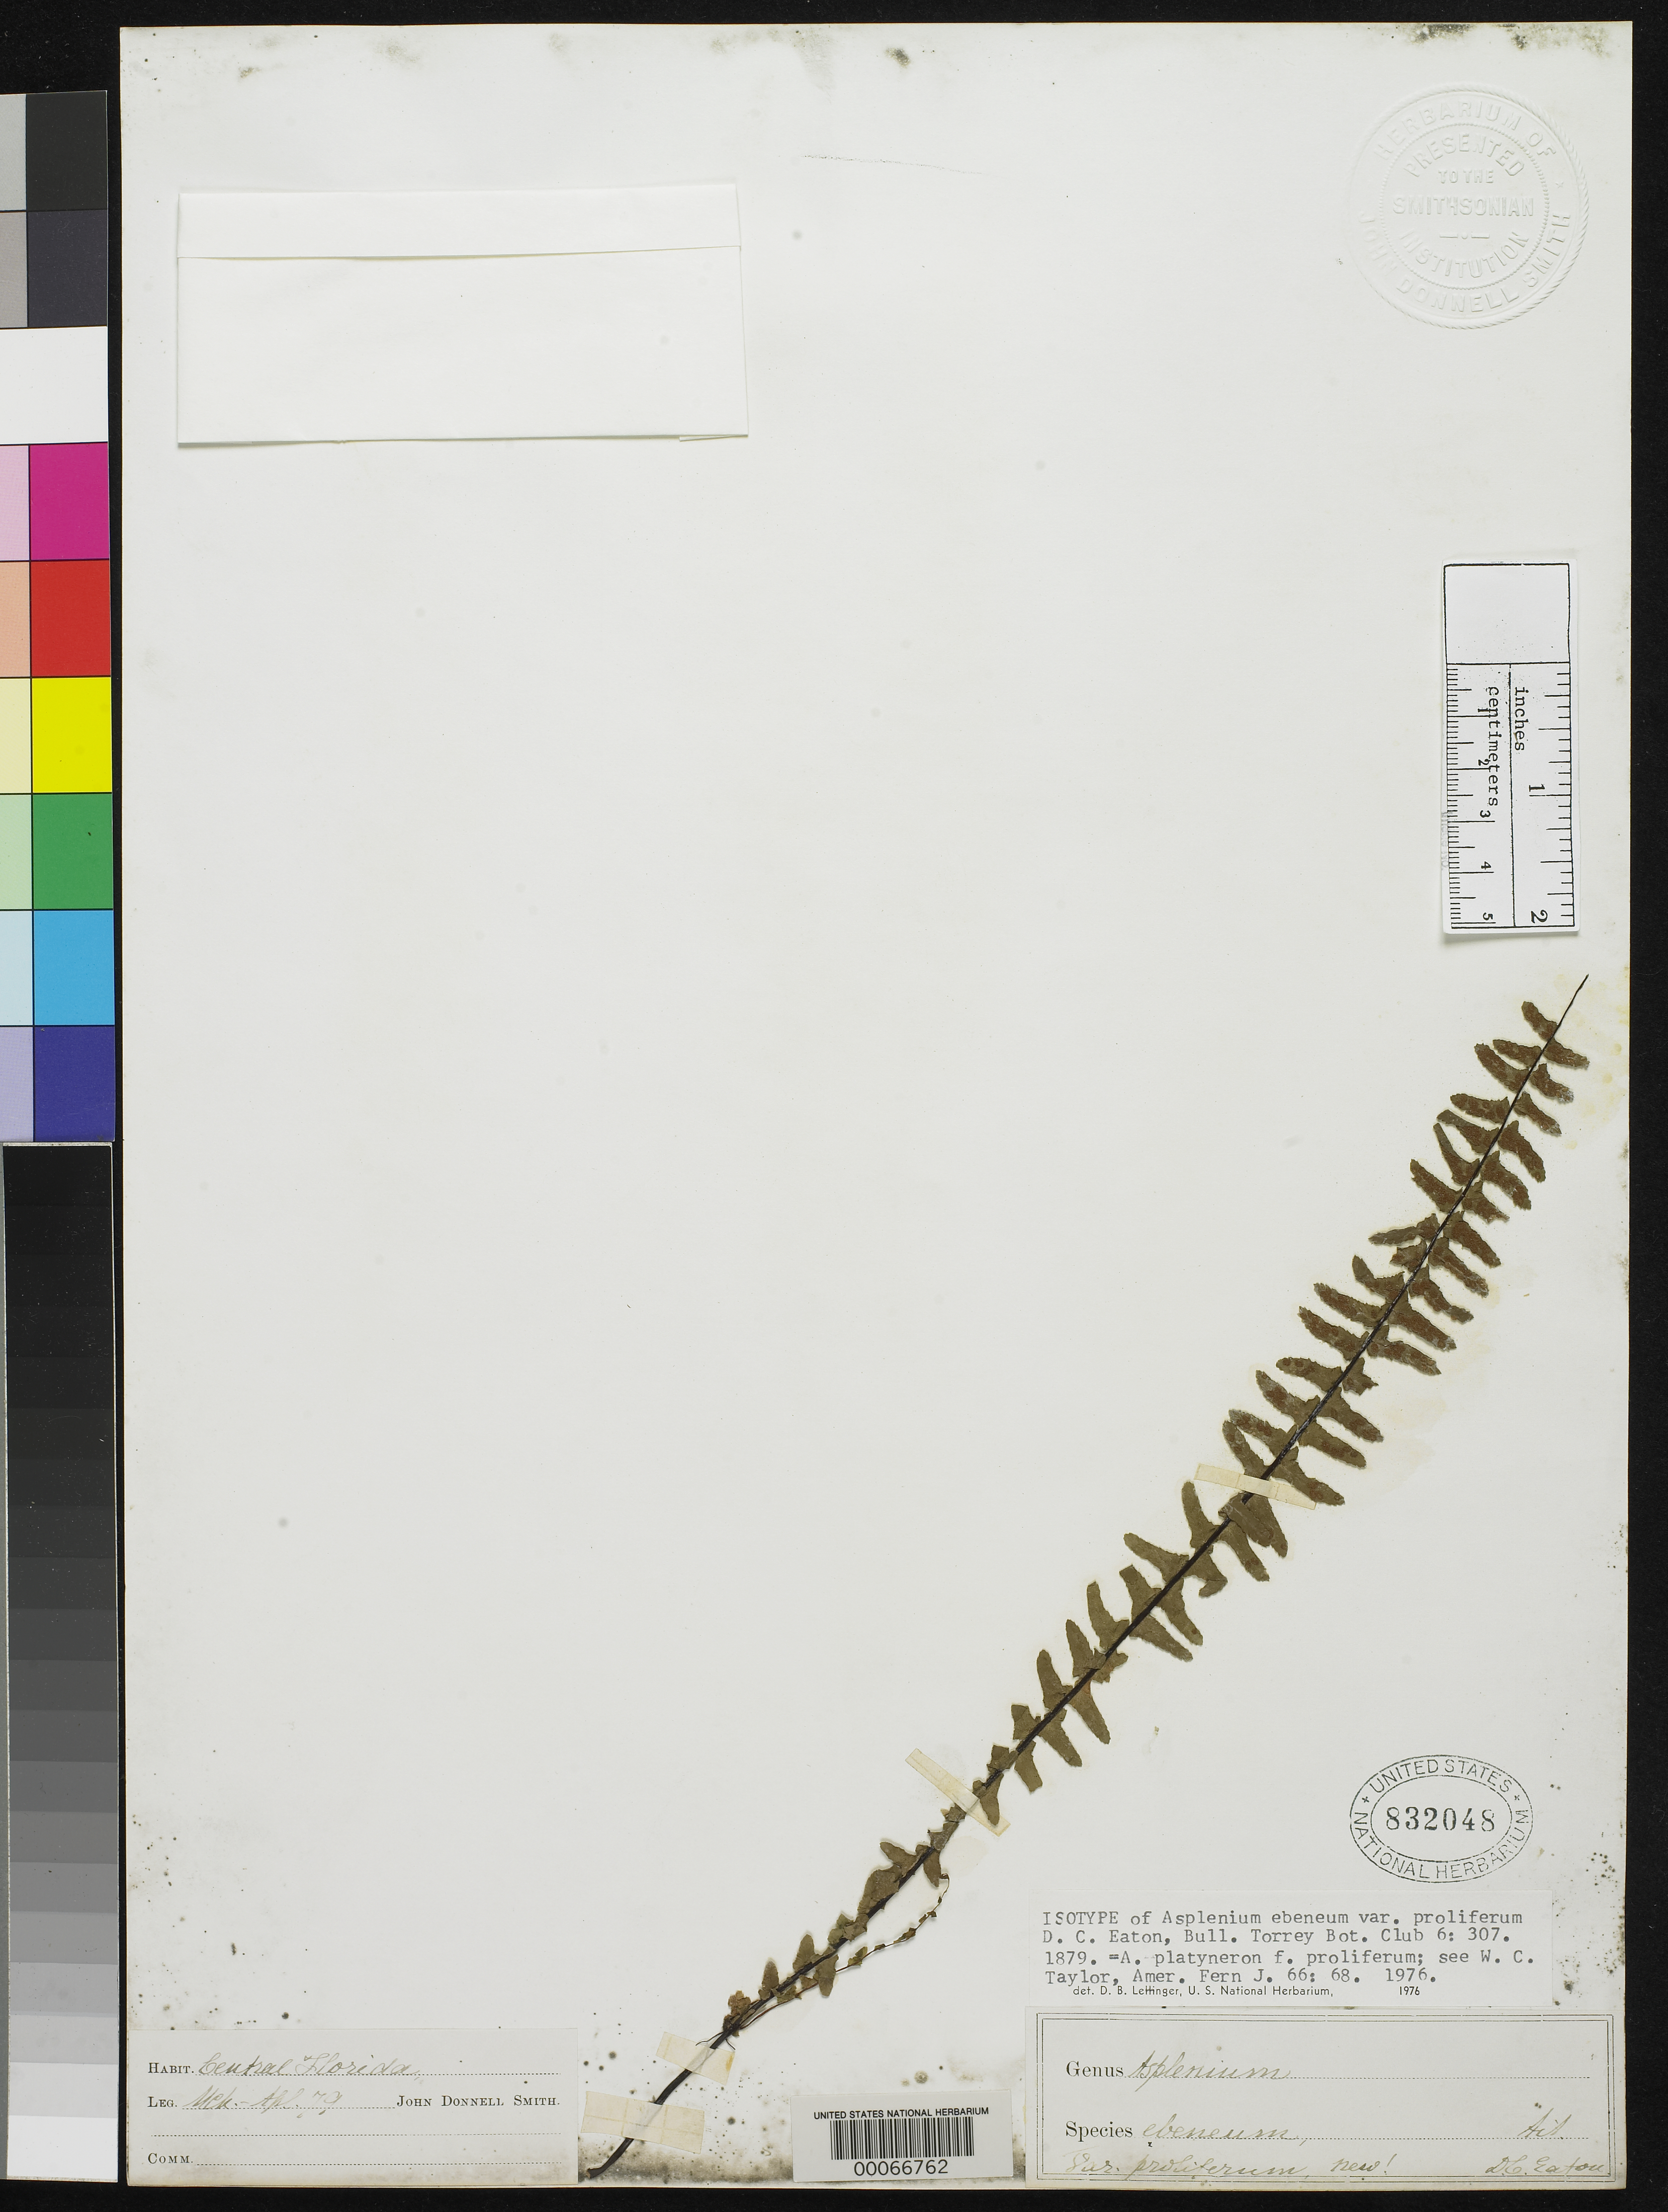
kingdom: Plantae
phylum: Tracheophyta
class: Polypodiopsida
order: Polypodiales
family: Aspleniaceae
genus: Asplenium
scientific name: Asplenium ebeneum var. proliferum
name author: D.C. Eaton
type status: Isotype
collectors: J. Donnell Smith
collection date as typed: Mar 1879 to -- Apr 1879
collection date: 1879-03/1879-04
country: United States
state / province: Florida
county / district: Marion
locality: Near Ocala.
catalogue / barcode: US 832048